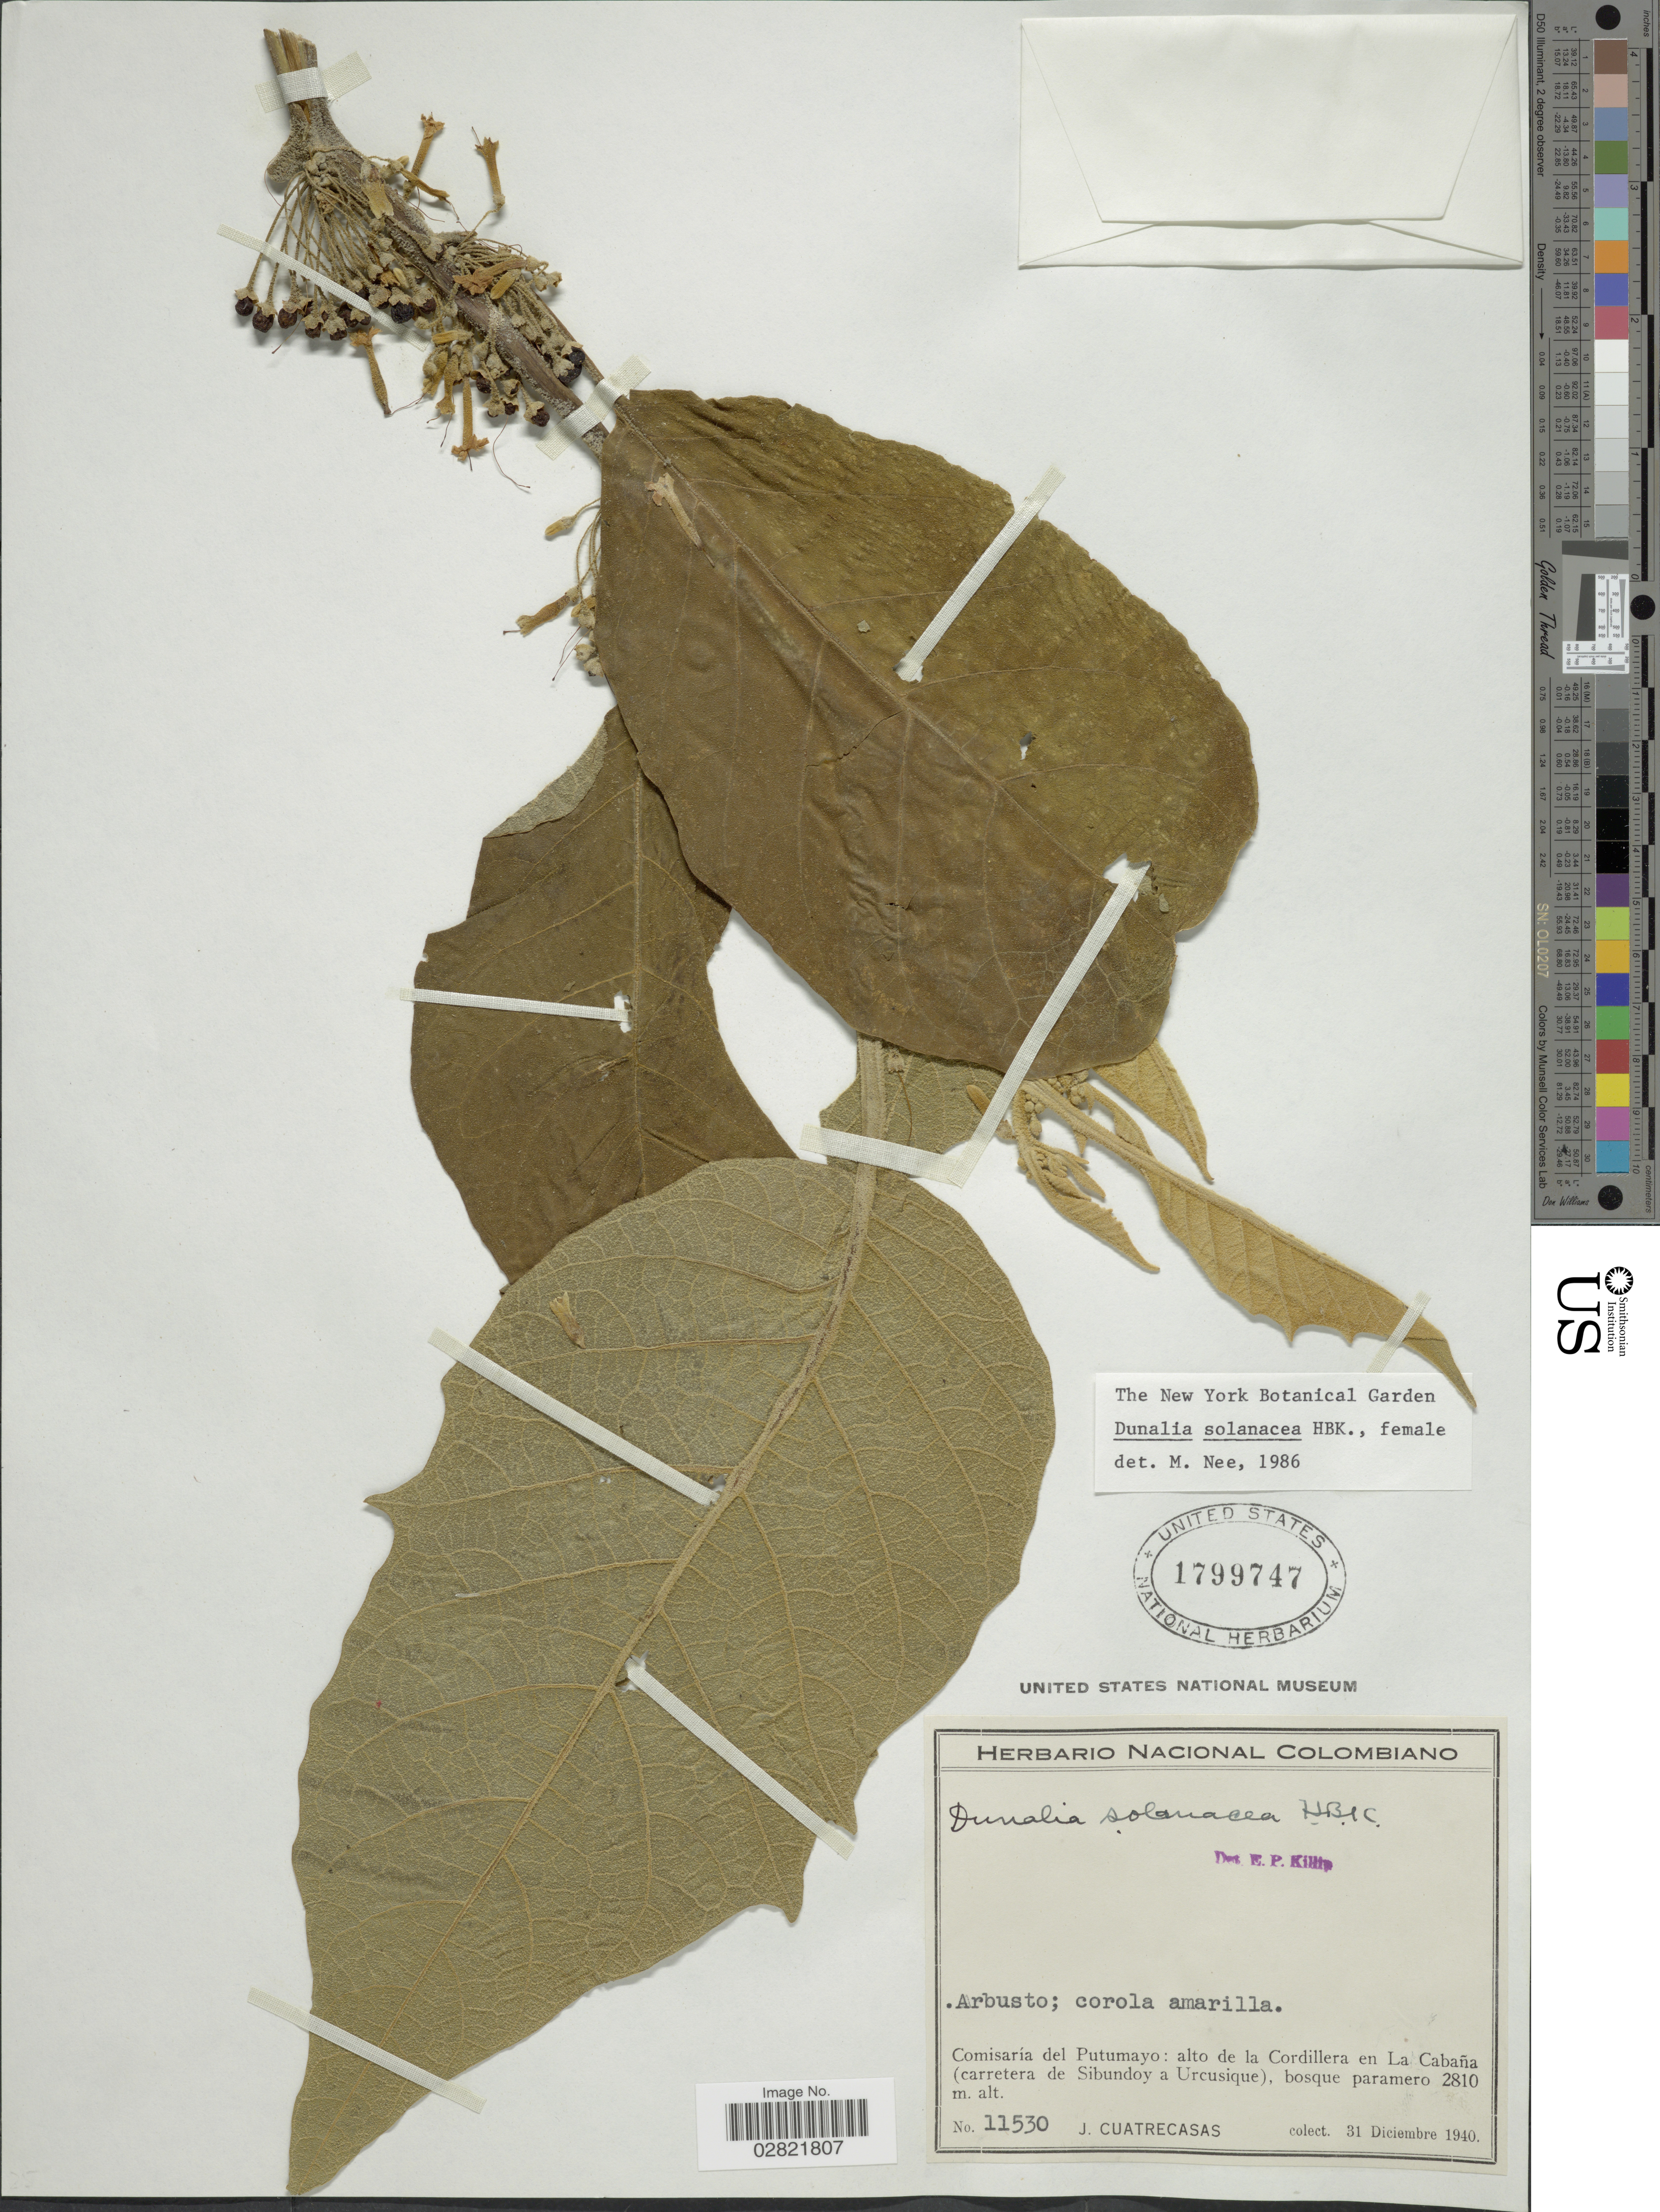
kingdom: Plantae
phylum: Tracheophyta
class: Magnoliopsida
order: Solanales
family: Solanaceae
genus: Dunalia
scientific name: Dunalia solanacea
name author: Kunth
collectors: J. Cuatrecasas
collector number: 11530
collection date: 1940-12-31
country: Colombia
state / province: Putumayo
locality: Comisaria del Putumayo: alto de la Cordillera en La Cabaña (carretera de Sibundoy a Urcusique).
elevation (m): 2810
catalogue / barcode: US 1799747